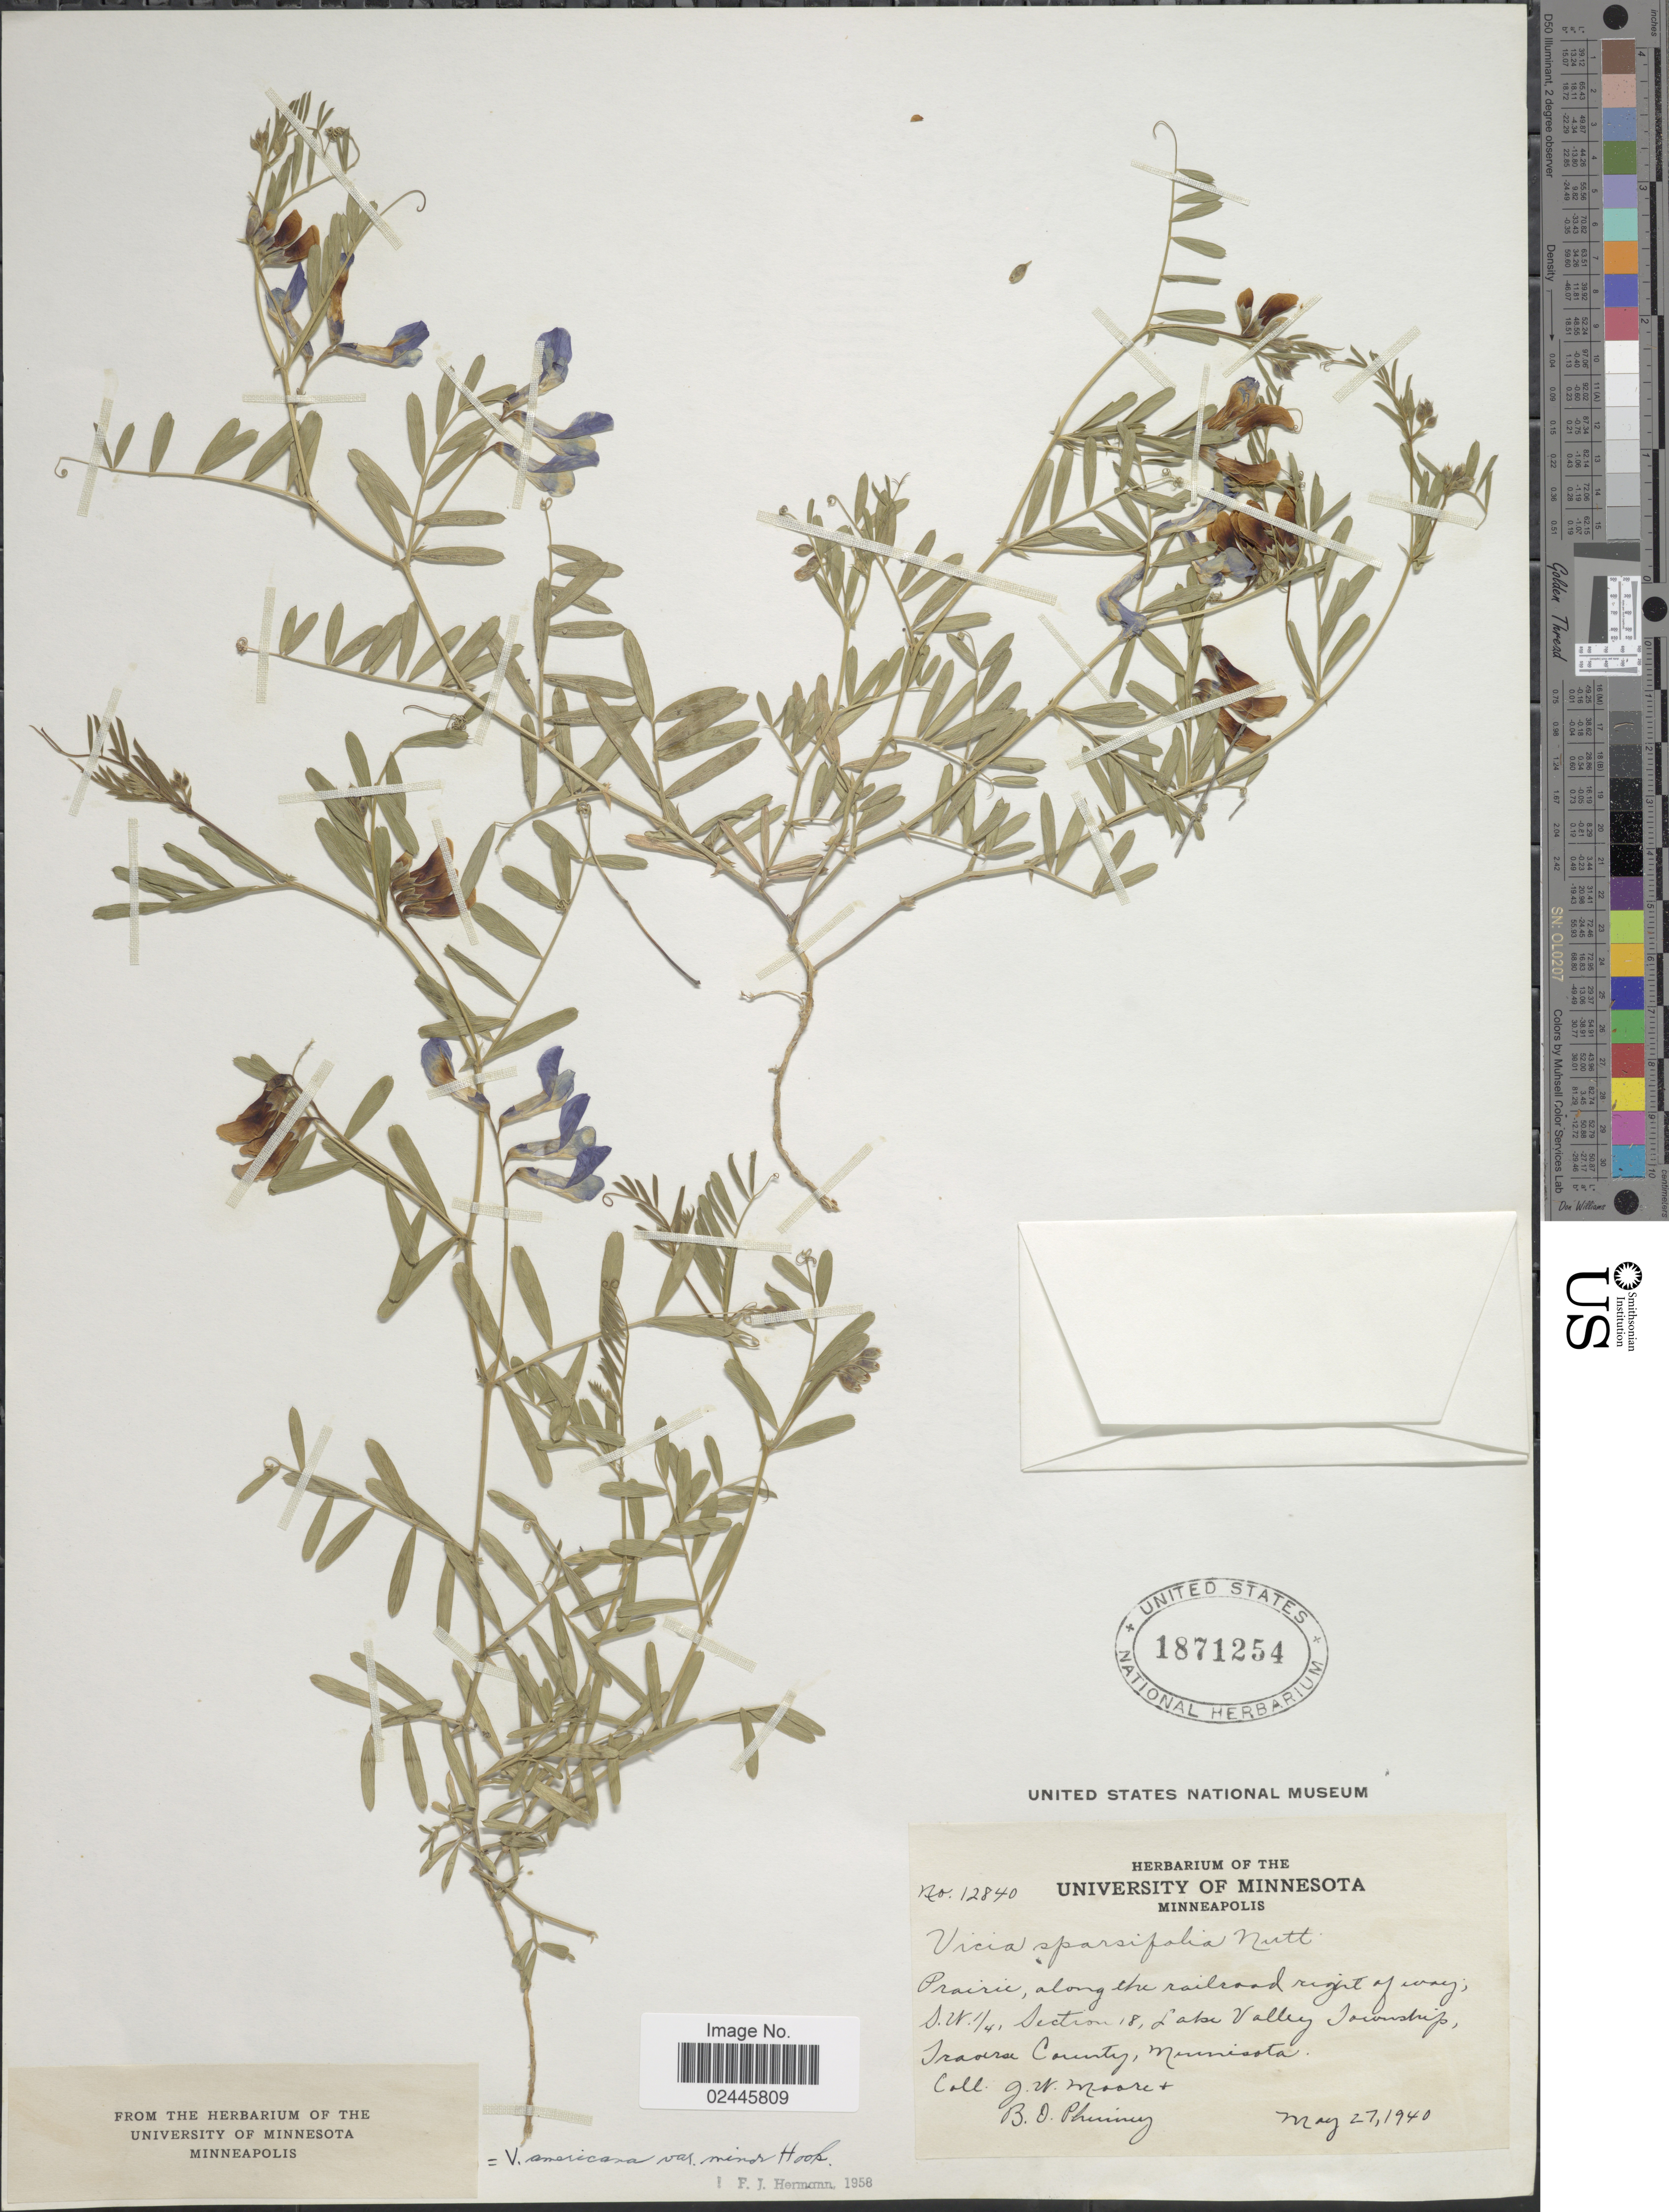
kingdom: Plantae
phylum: Tracheophyta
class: Magnoliopsida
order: Fabales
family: Fabaceae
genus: Vicia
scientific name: Vicia americana var. minor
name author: Hook.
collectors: J. Moore & B. Phinney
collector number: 12840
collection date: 1940-05-27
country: United States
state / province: Minnesota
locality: Prairie, along the railroad right of way, S.W¼, Section 18, Lake Valley Towship, Tradera County, Minnesota,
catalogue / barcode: US 1871254